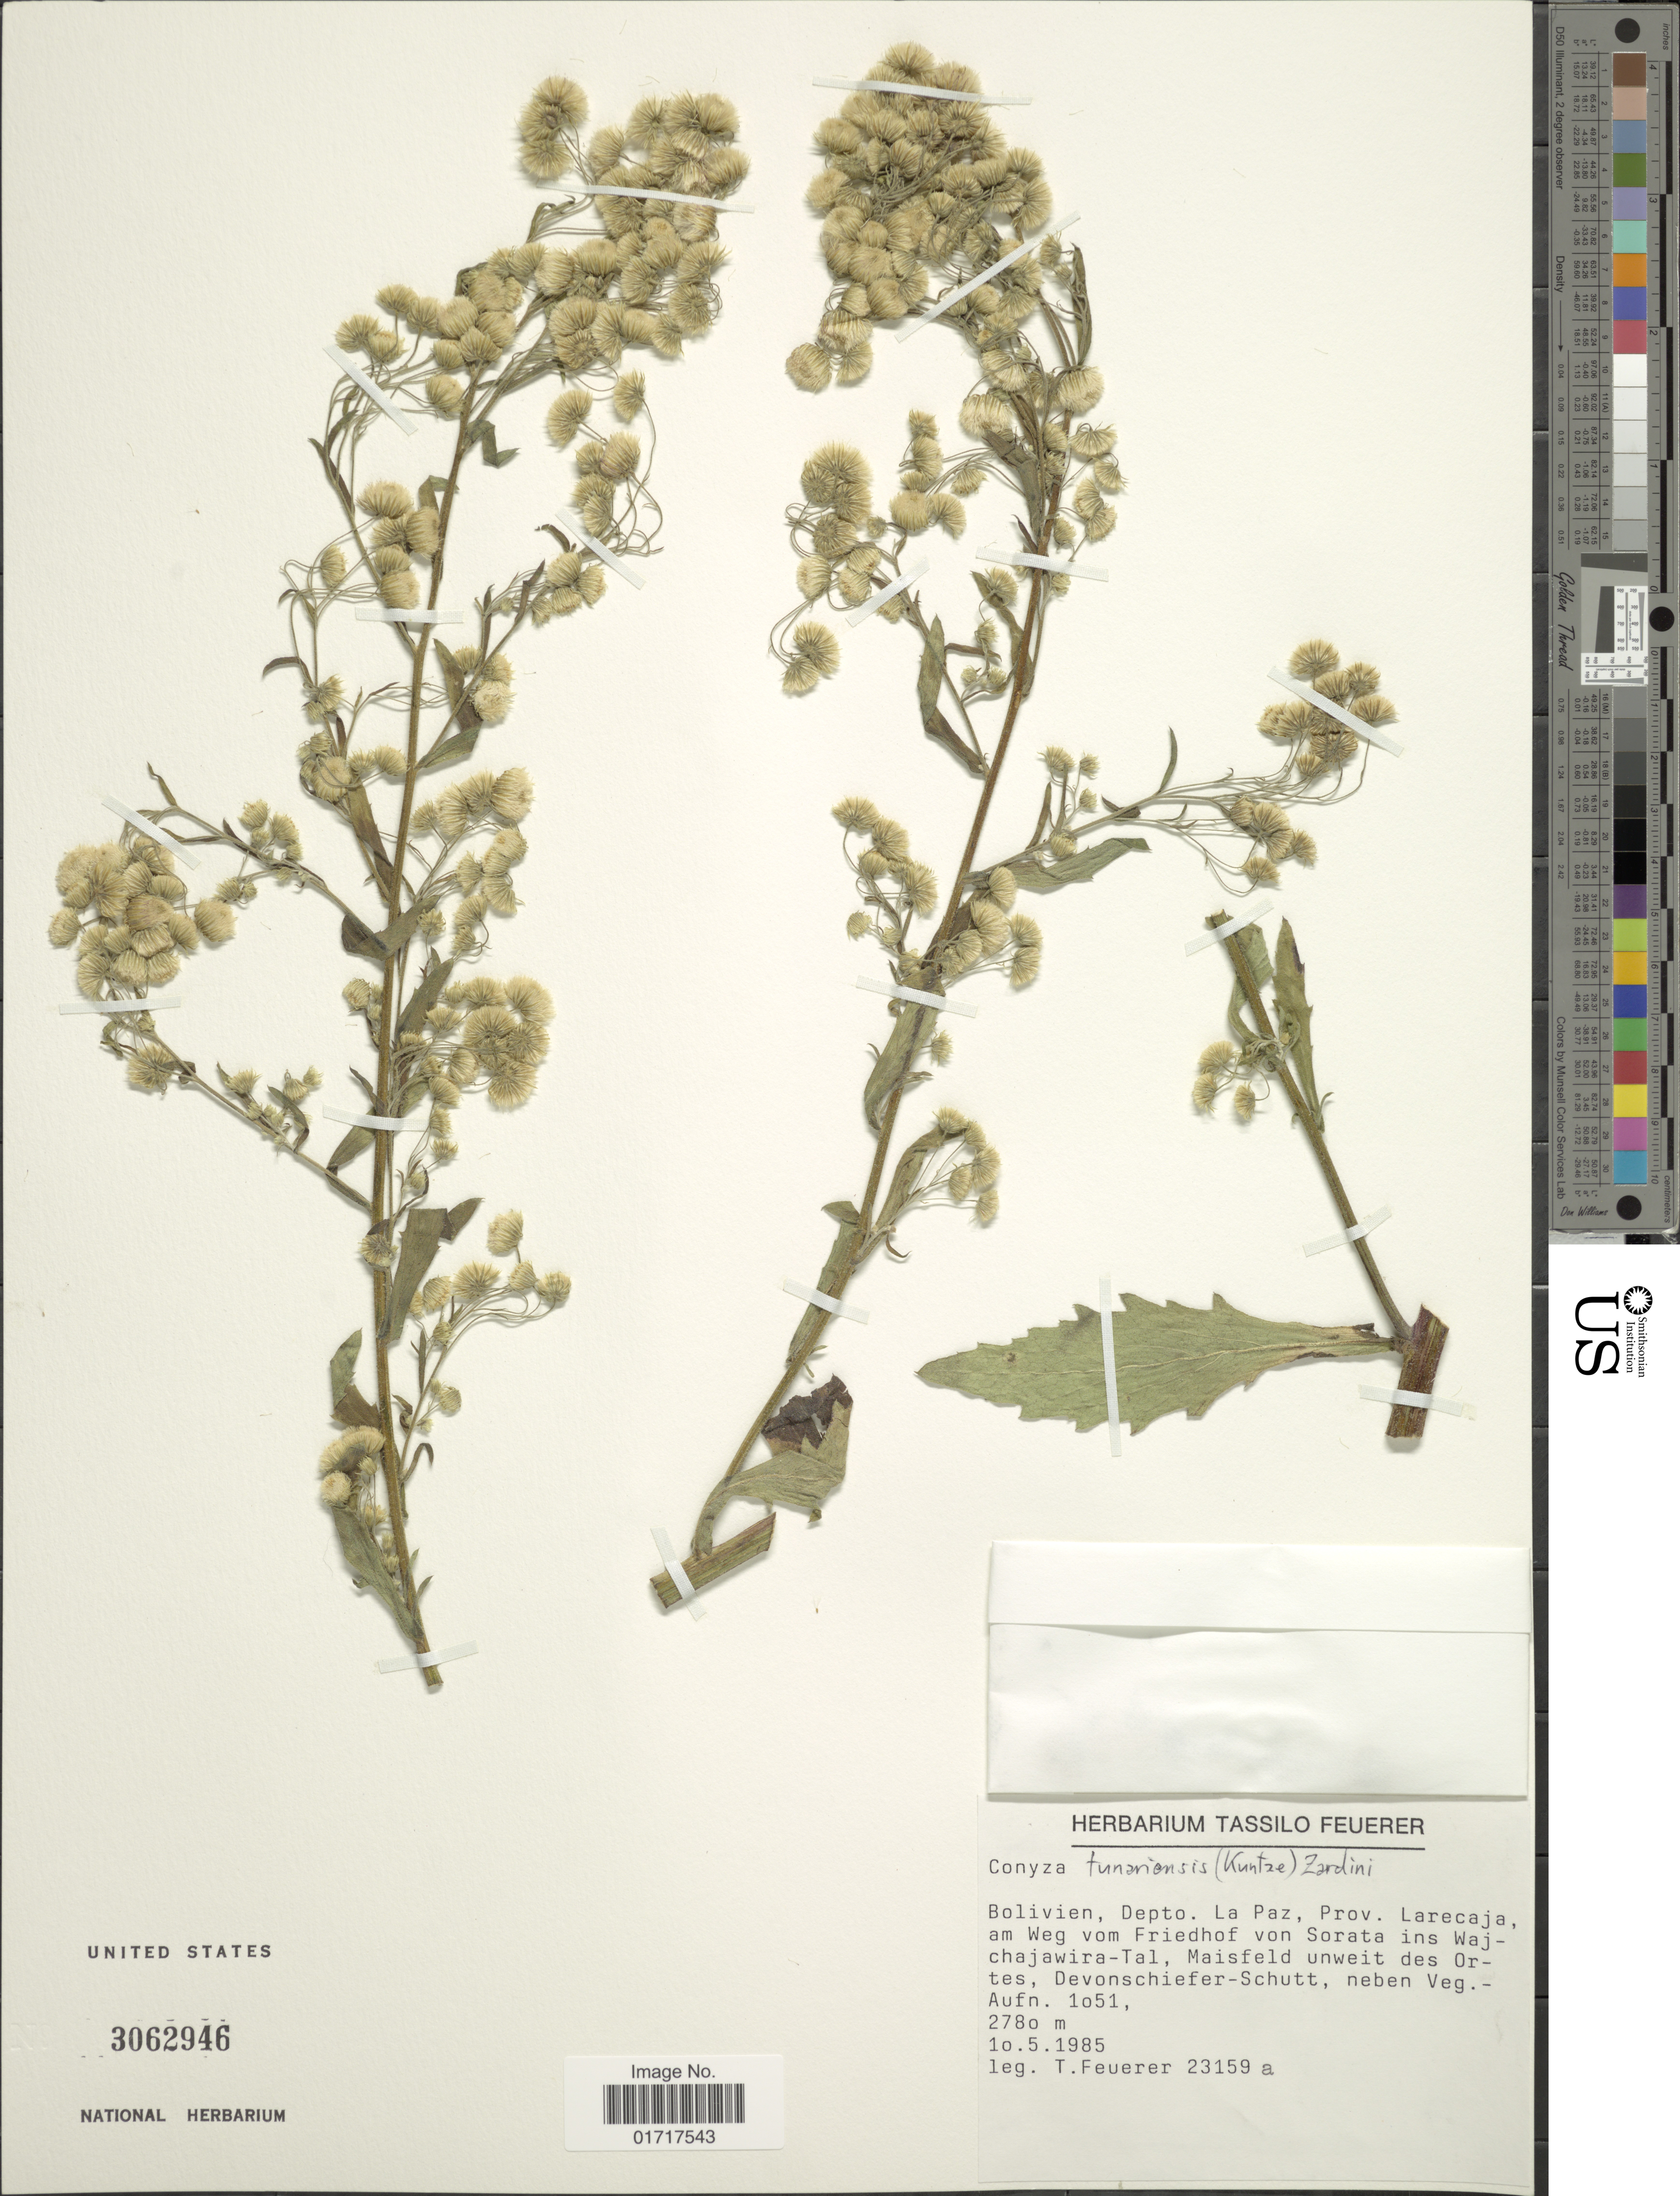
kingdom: Plantae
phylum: Tracheophyta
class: Magnoliopsida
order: Asterales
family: Asteraceae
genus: Conyza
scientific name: Conyza tunariensis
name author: (Kuntze) Zardini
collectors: T. Feuerer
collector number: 23159a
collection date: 1985-05-10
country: Bolivia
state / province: La Paz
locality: Bolivien, Depto. La Paz, Prov. Larecaja am Weg vom Friedhof von Sorata ins Wajchajawira-tal unweit des Ortes, zwischen den Veg.-Auvin.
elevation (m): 2780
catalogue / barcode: US 3062946